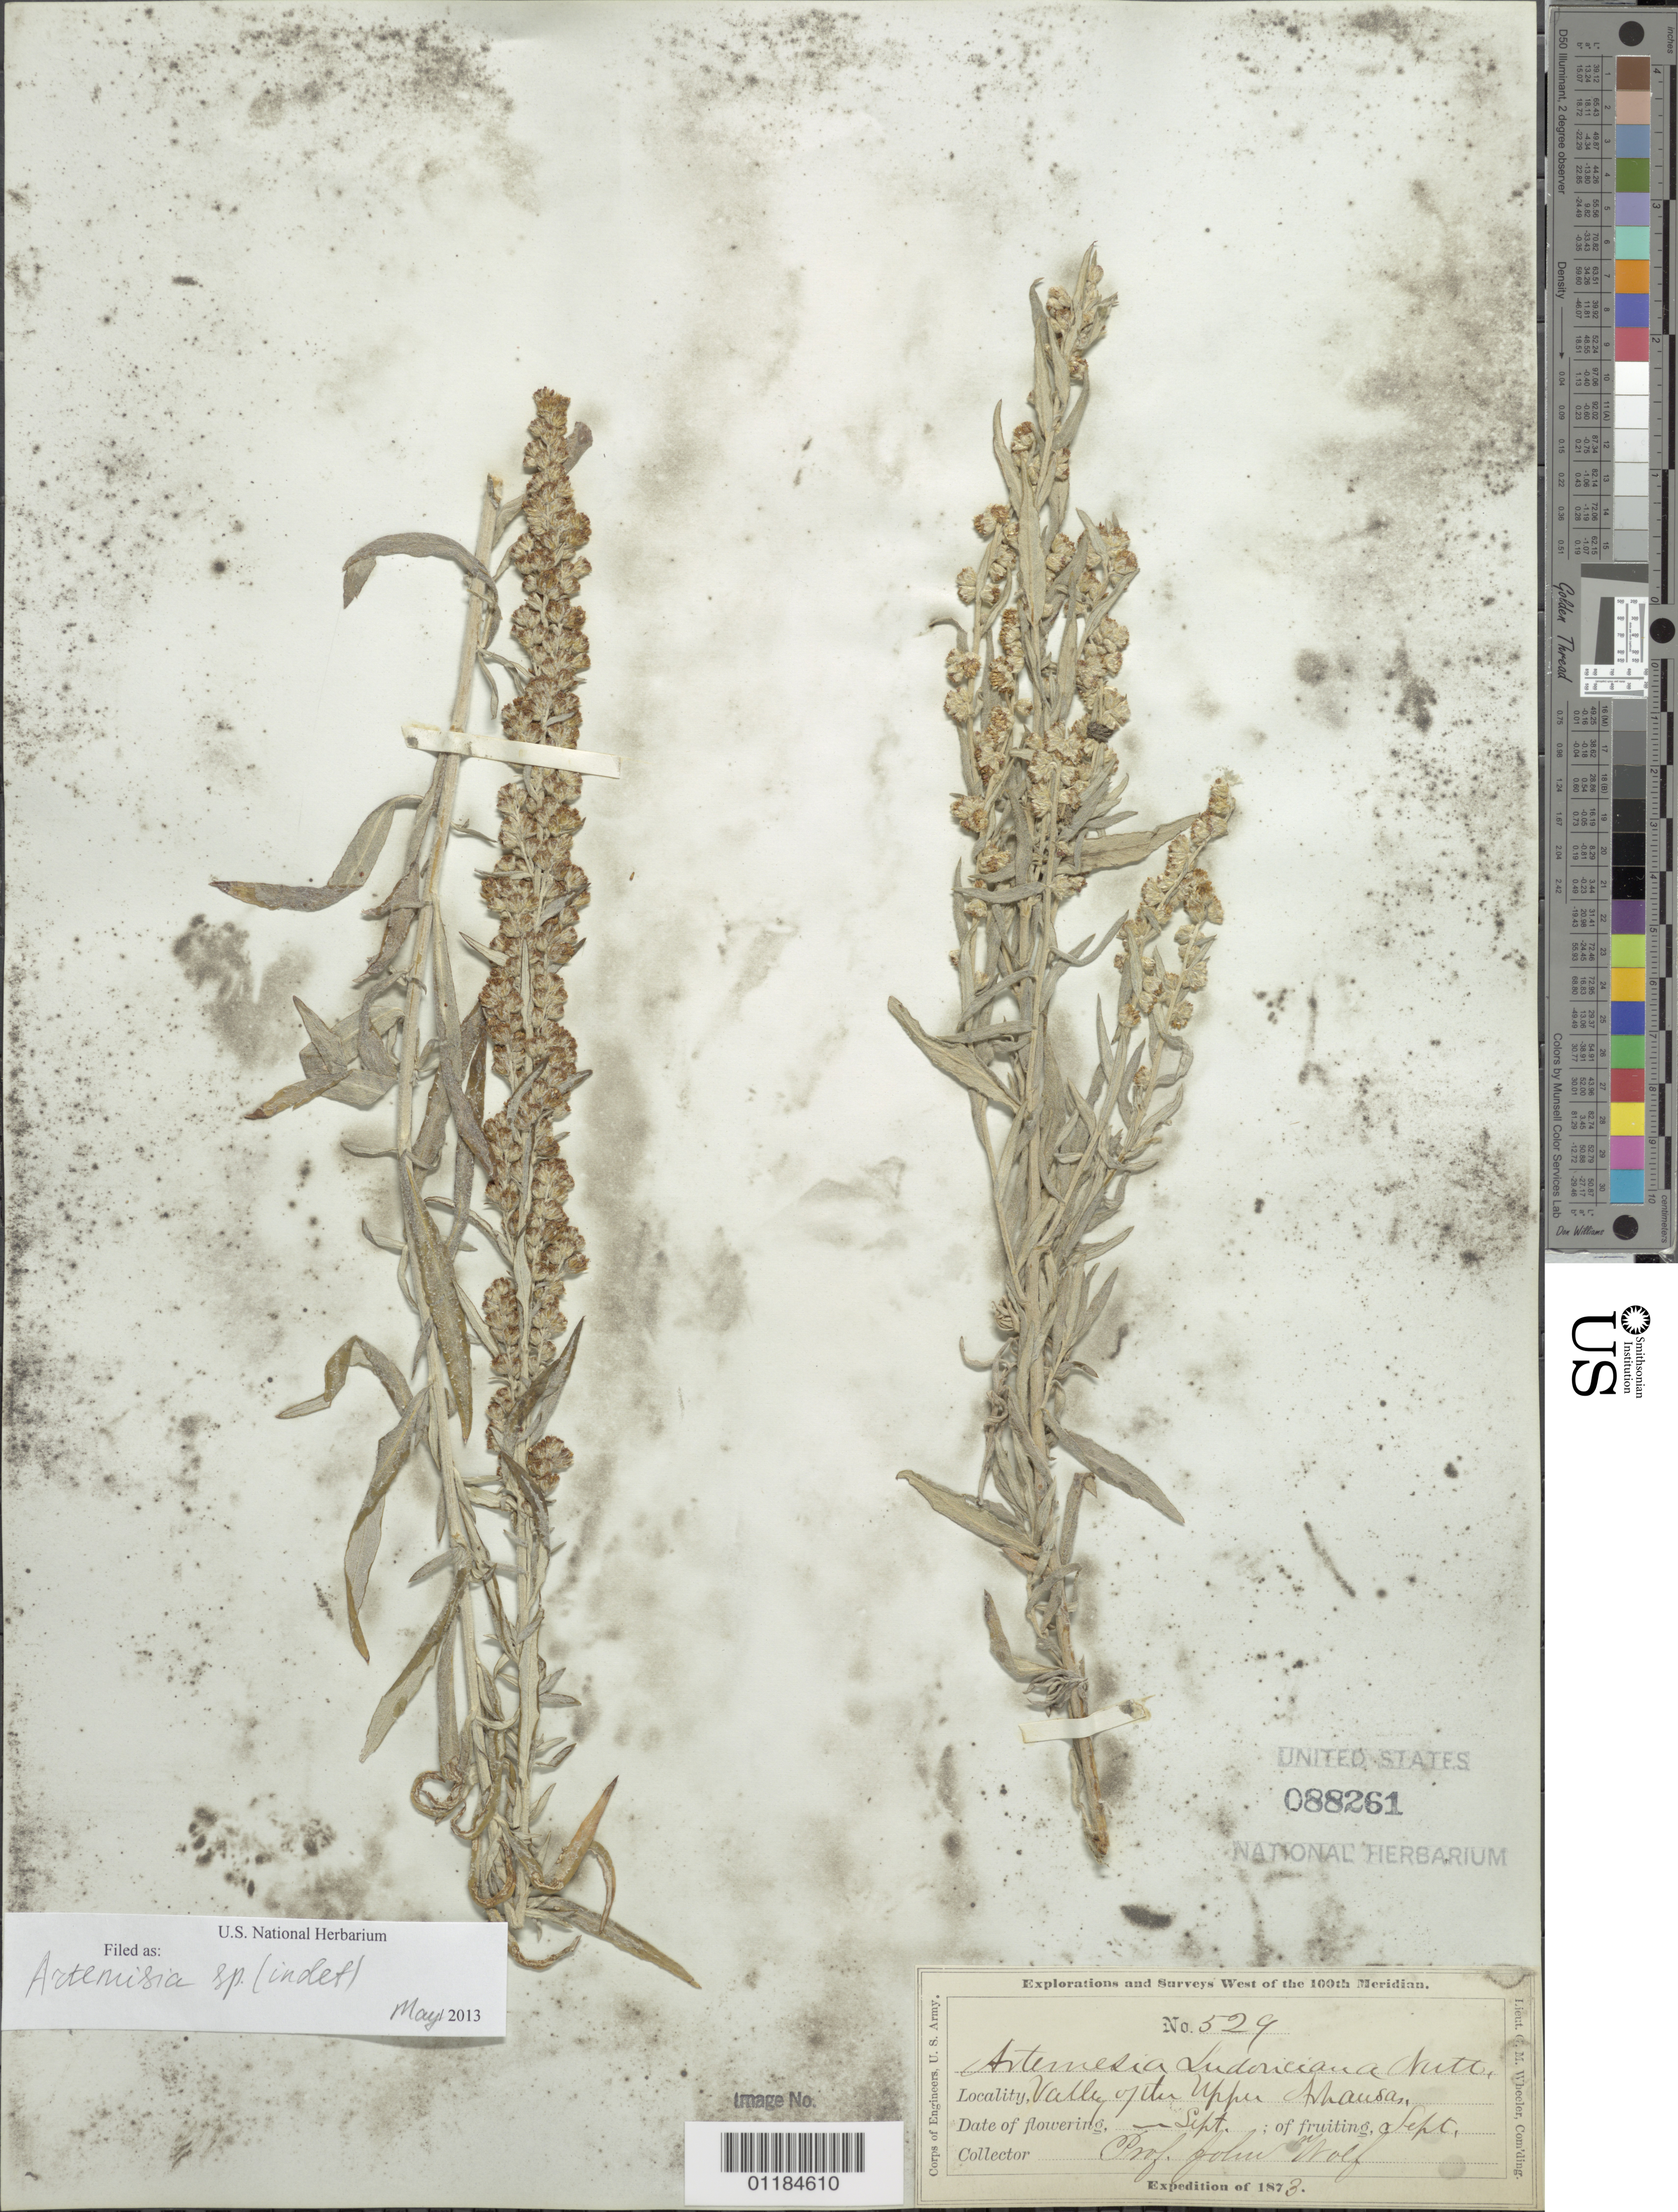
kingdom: Plantae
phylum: Tracheophyta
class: Magnoliopsida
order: Asterales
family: Asteraceae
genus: Artemisia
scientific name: Artemisia sp.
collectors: J. Wolf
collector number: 529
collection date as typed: Sep 1873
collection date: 1873-09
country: United States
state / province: Colorado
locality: valley of Upper Arkansas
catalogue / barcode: US 88261